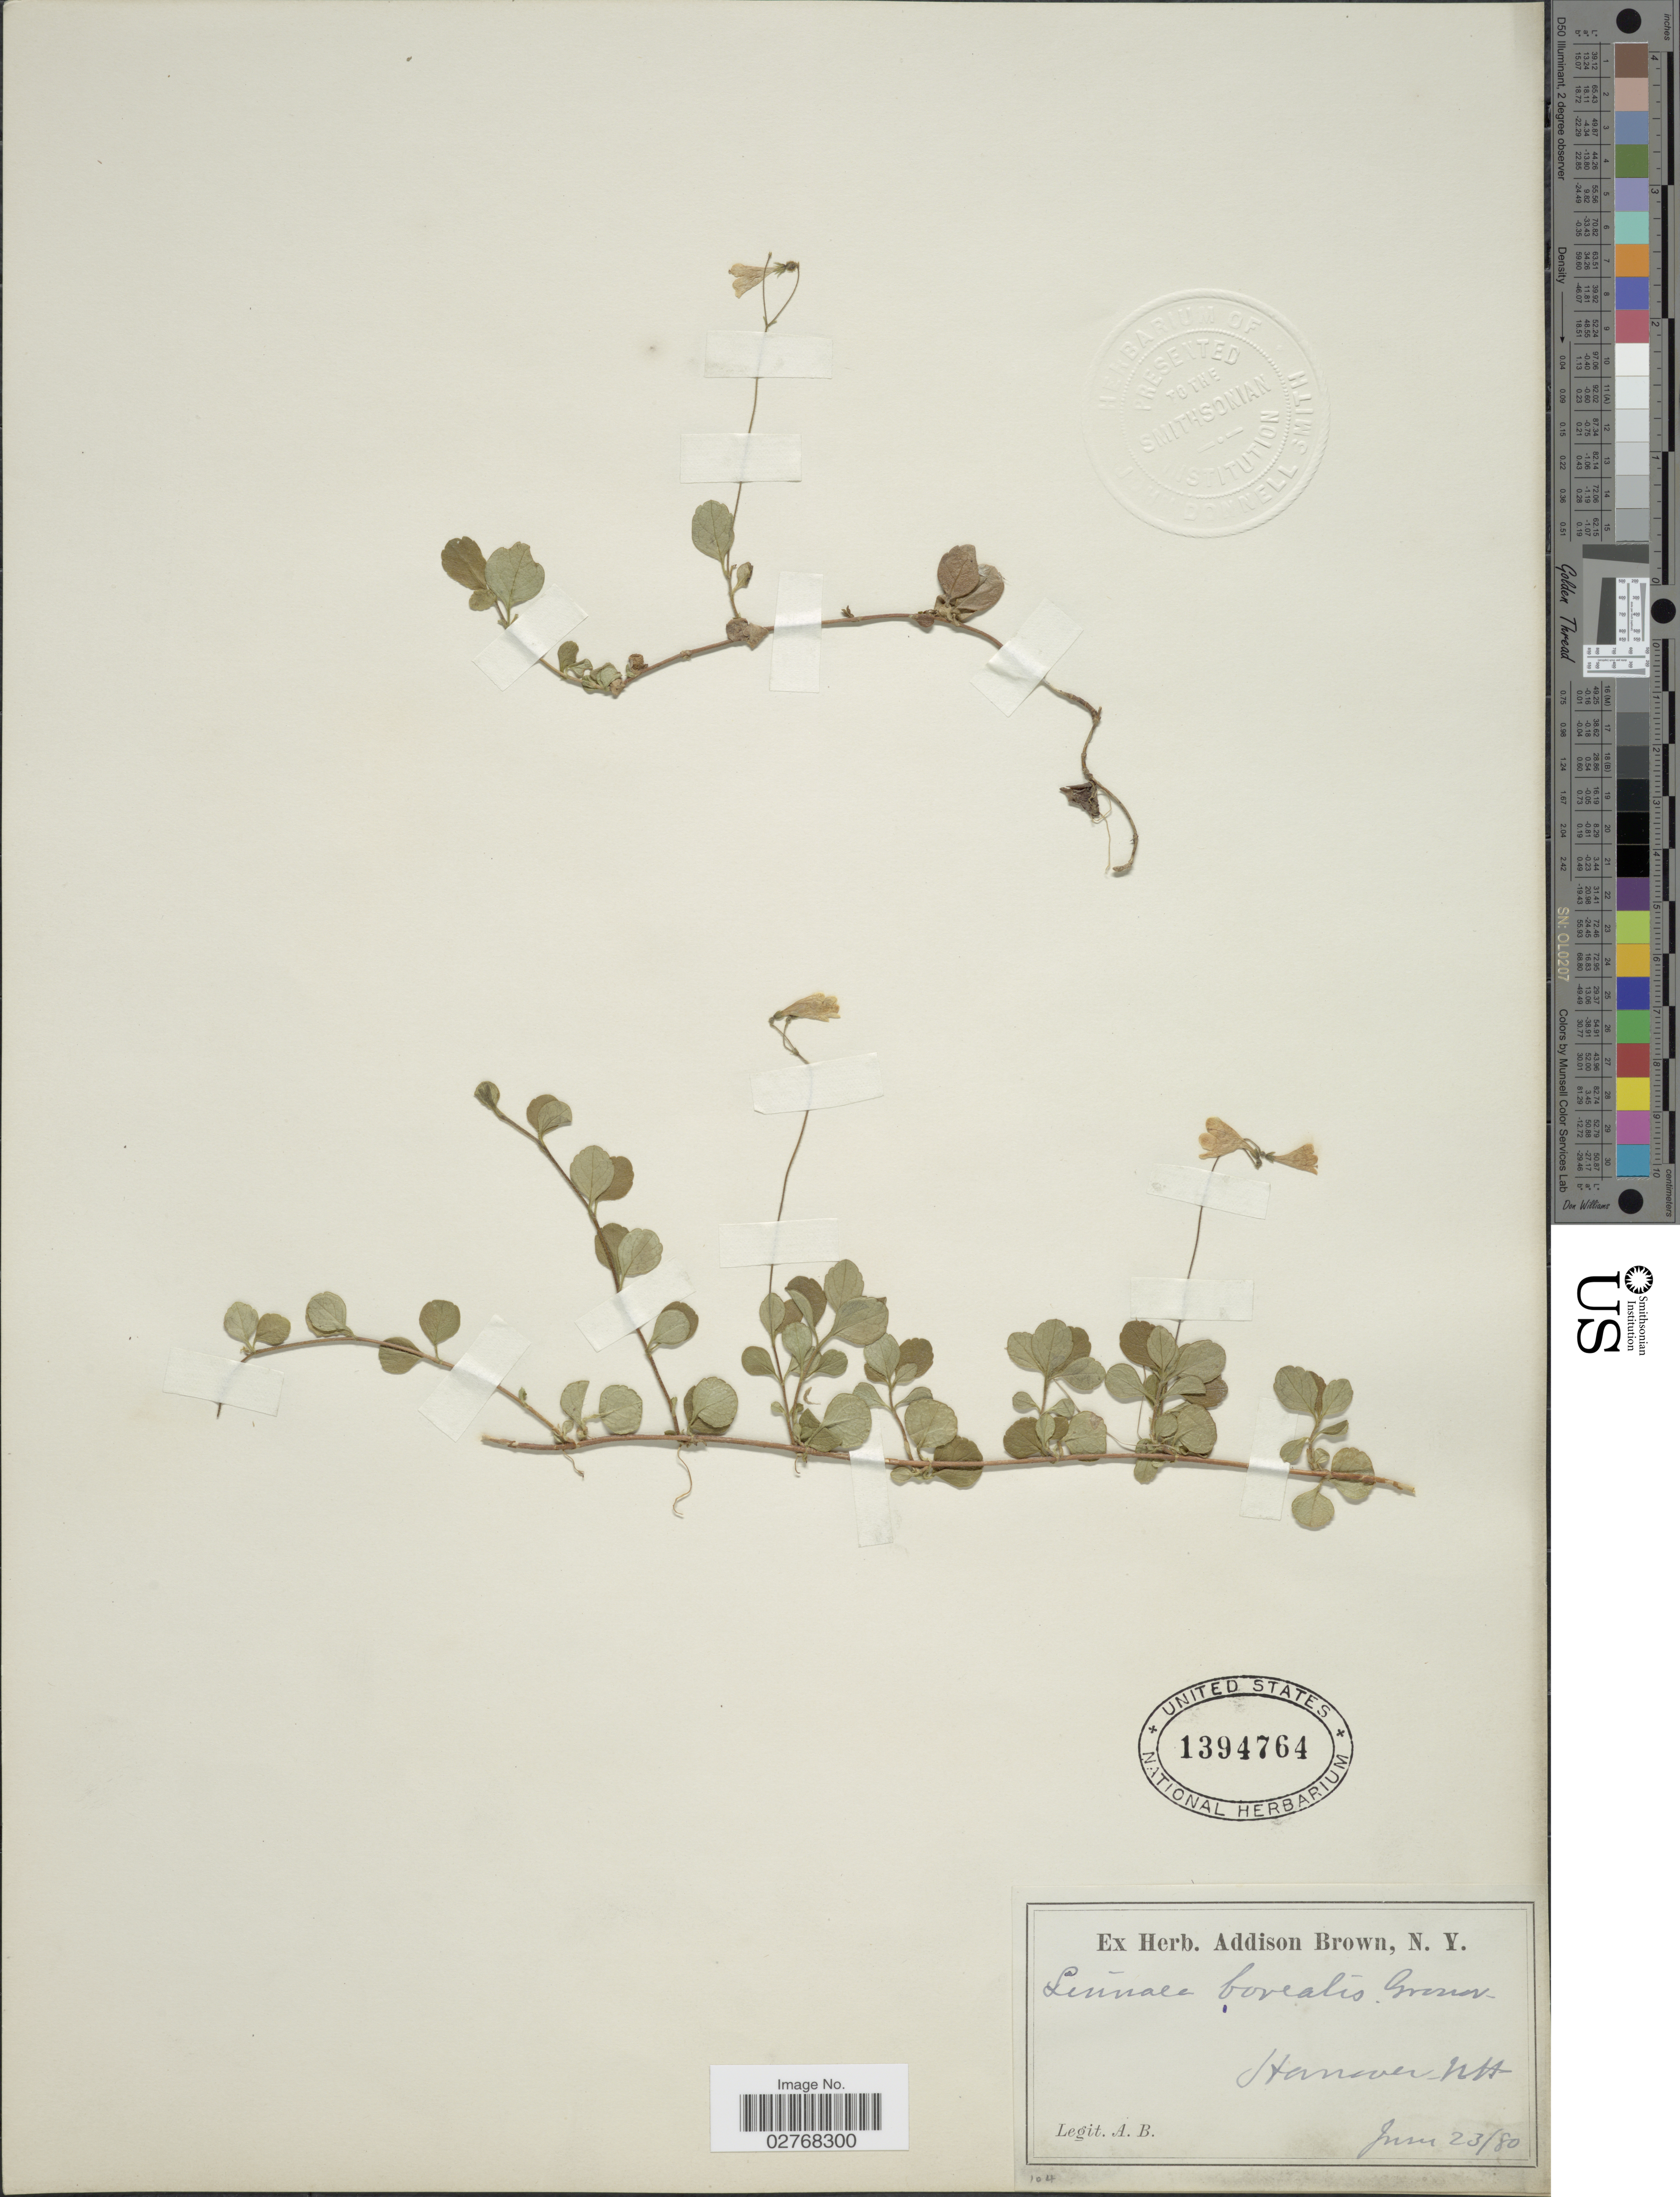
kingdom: Plantae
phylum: Tracheophyta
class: Magnoliopsida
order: Dipsacales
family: Caprifoliaceae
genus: Linnaea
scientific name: Linnaea borealis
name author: L.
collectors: A. Brown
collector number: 104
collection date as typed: Transcribed d/m/y: 23/6/80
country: United States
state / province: New Hampshire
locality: Hanover. NH.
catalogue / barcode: US 1394764